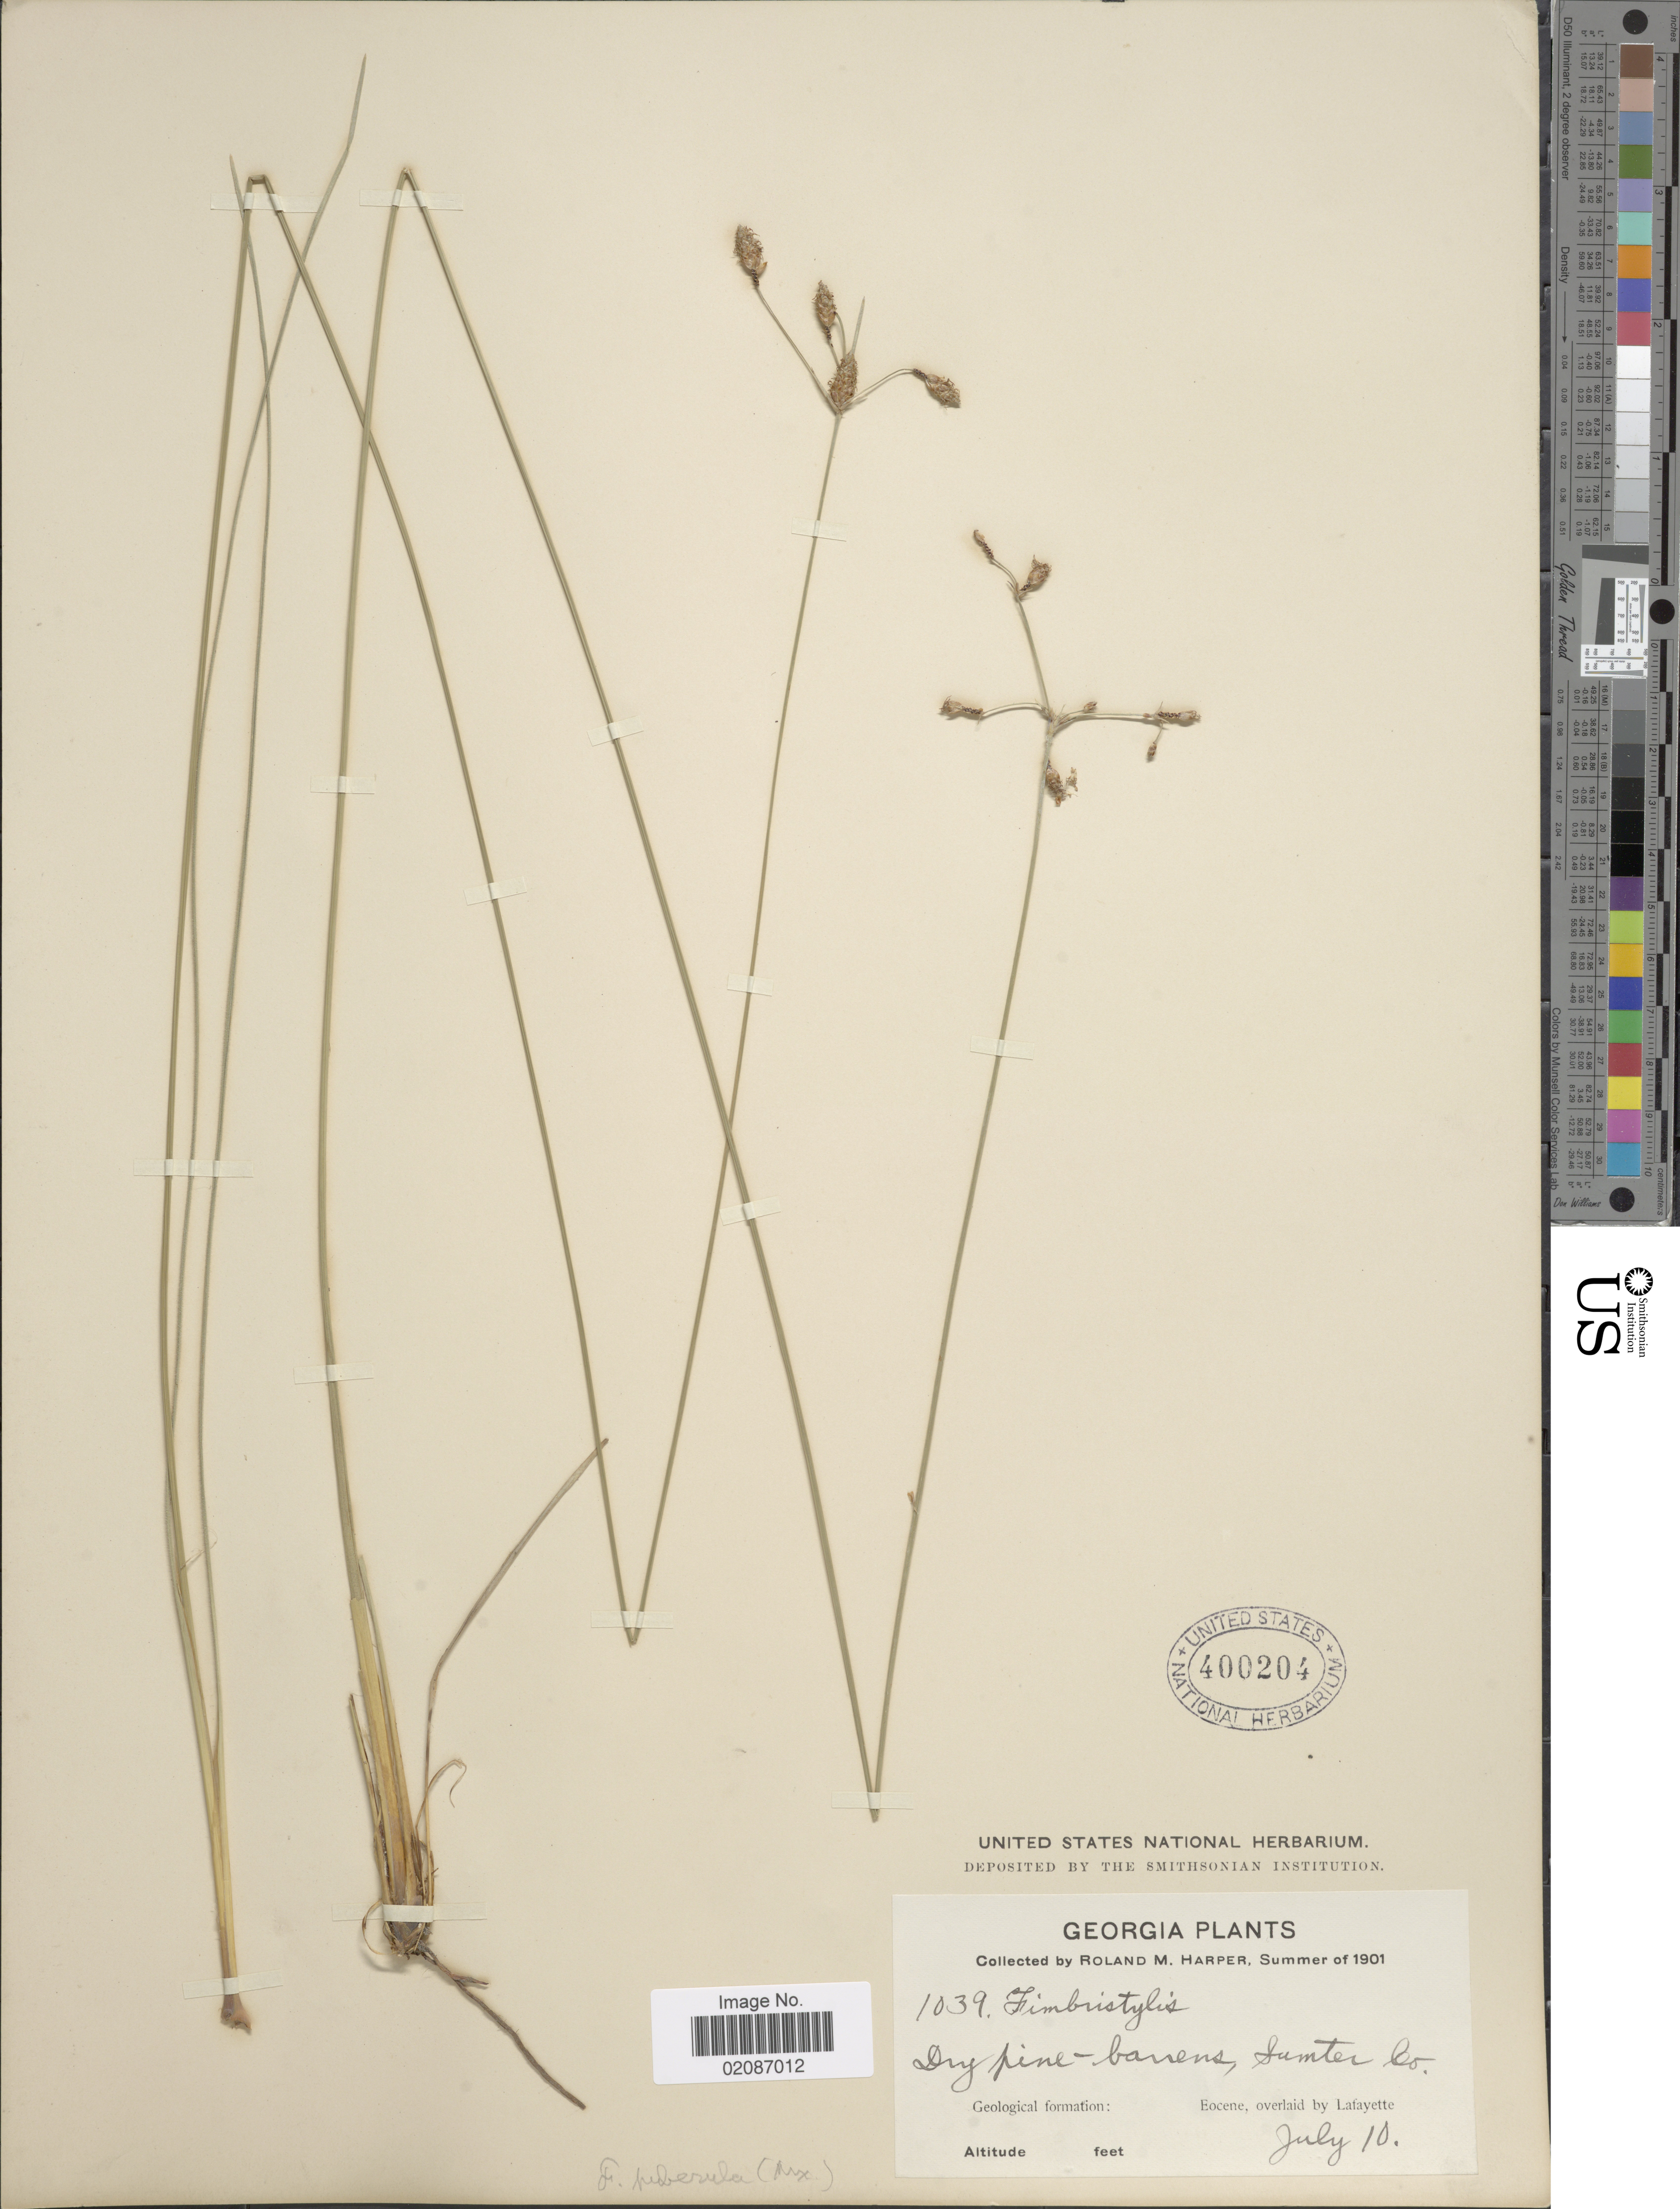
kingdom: Plantae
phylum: Tracheophyta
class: Liliopsida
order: Poales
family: Cyperaceae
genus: Fimbristylis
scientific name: Fimbristylis spadicea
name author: (L.) Vahl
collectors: R. M. Harper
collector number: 1039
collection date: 1901-07-10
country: United States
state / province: Georgia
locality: Sumter Co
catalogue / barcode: US 400204